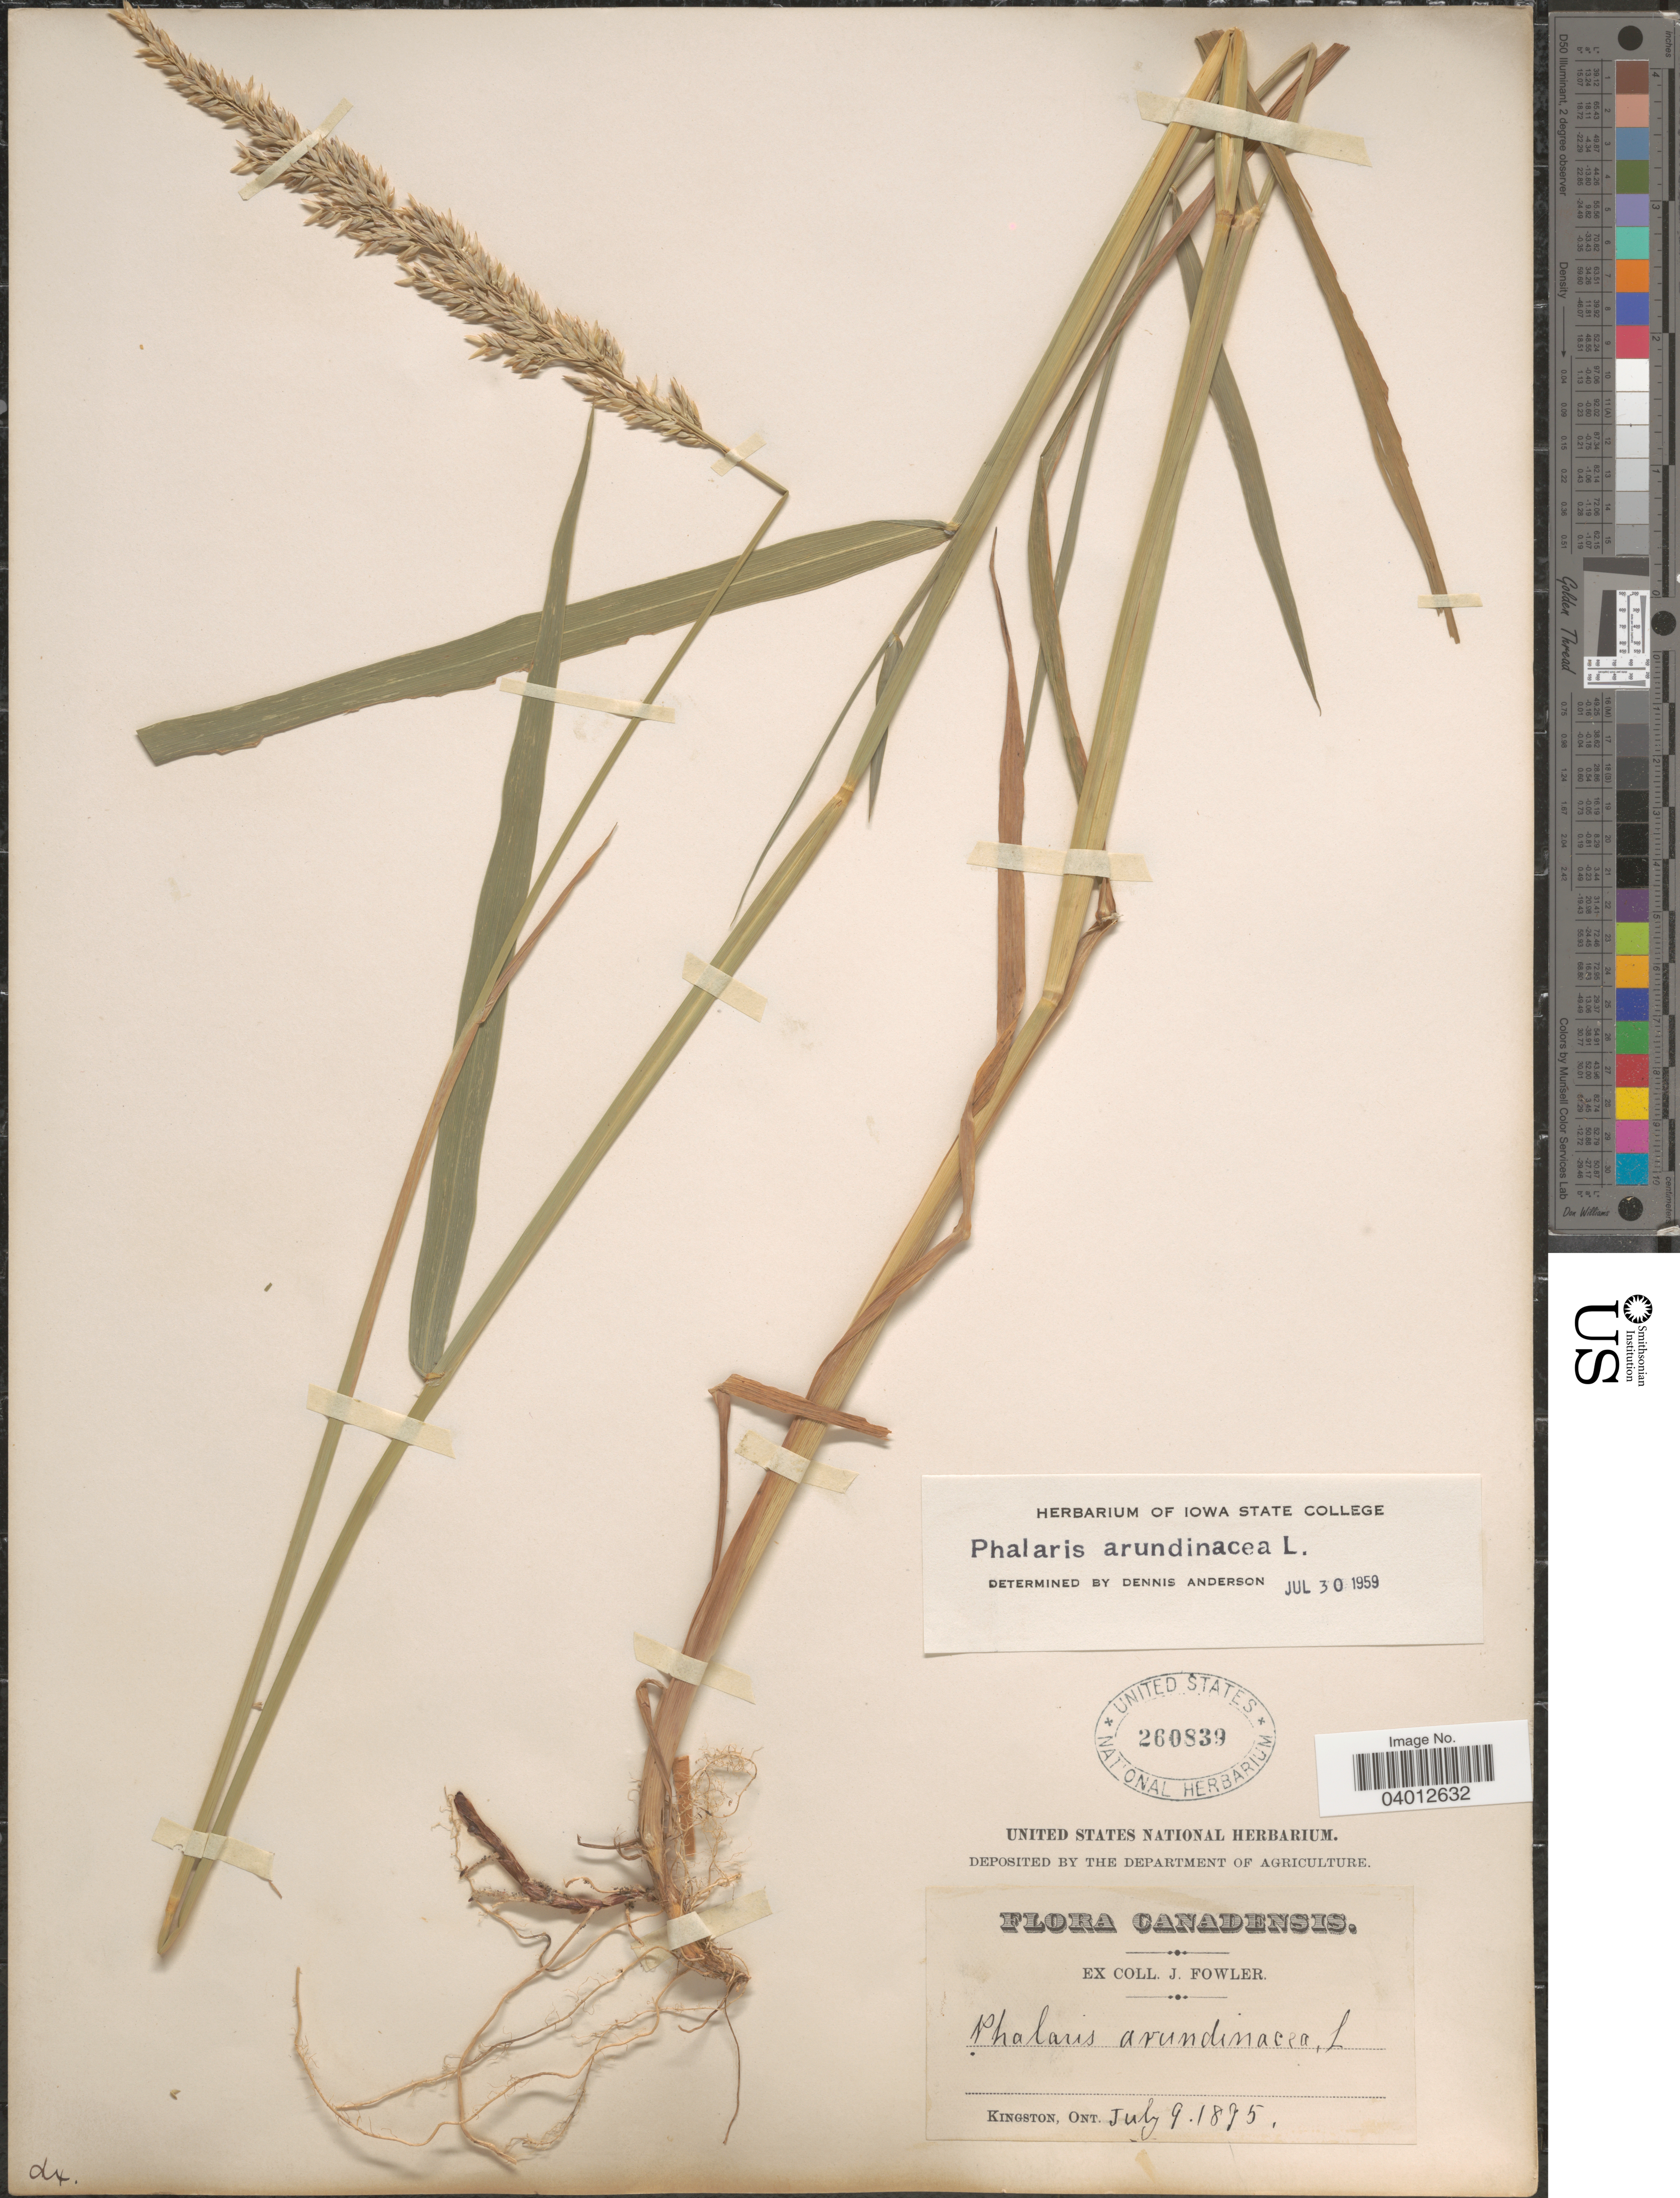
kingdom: Plantae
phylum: Tracheophyta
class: Liliopsida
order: Poales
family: Poaceae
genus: Phalaris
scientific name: Phalaris arundinacea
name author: L.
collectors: J. Fowler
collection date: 1895-07-09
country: Canada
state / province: Ontario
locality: Kingston.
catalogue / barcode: US 260839